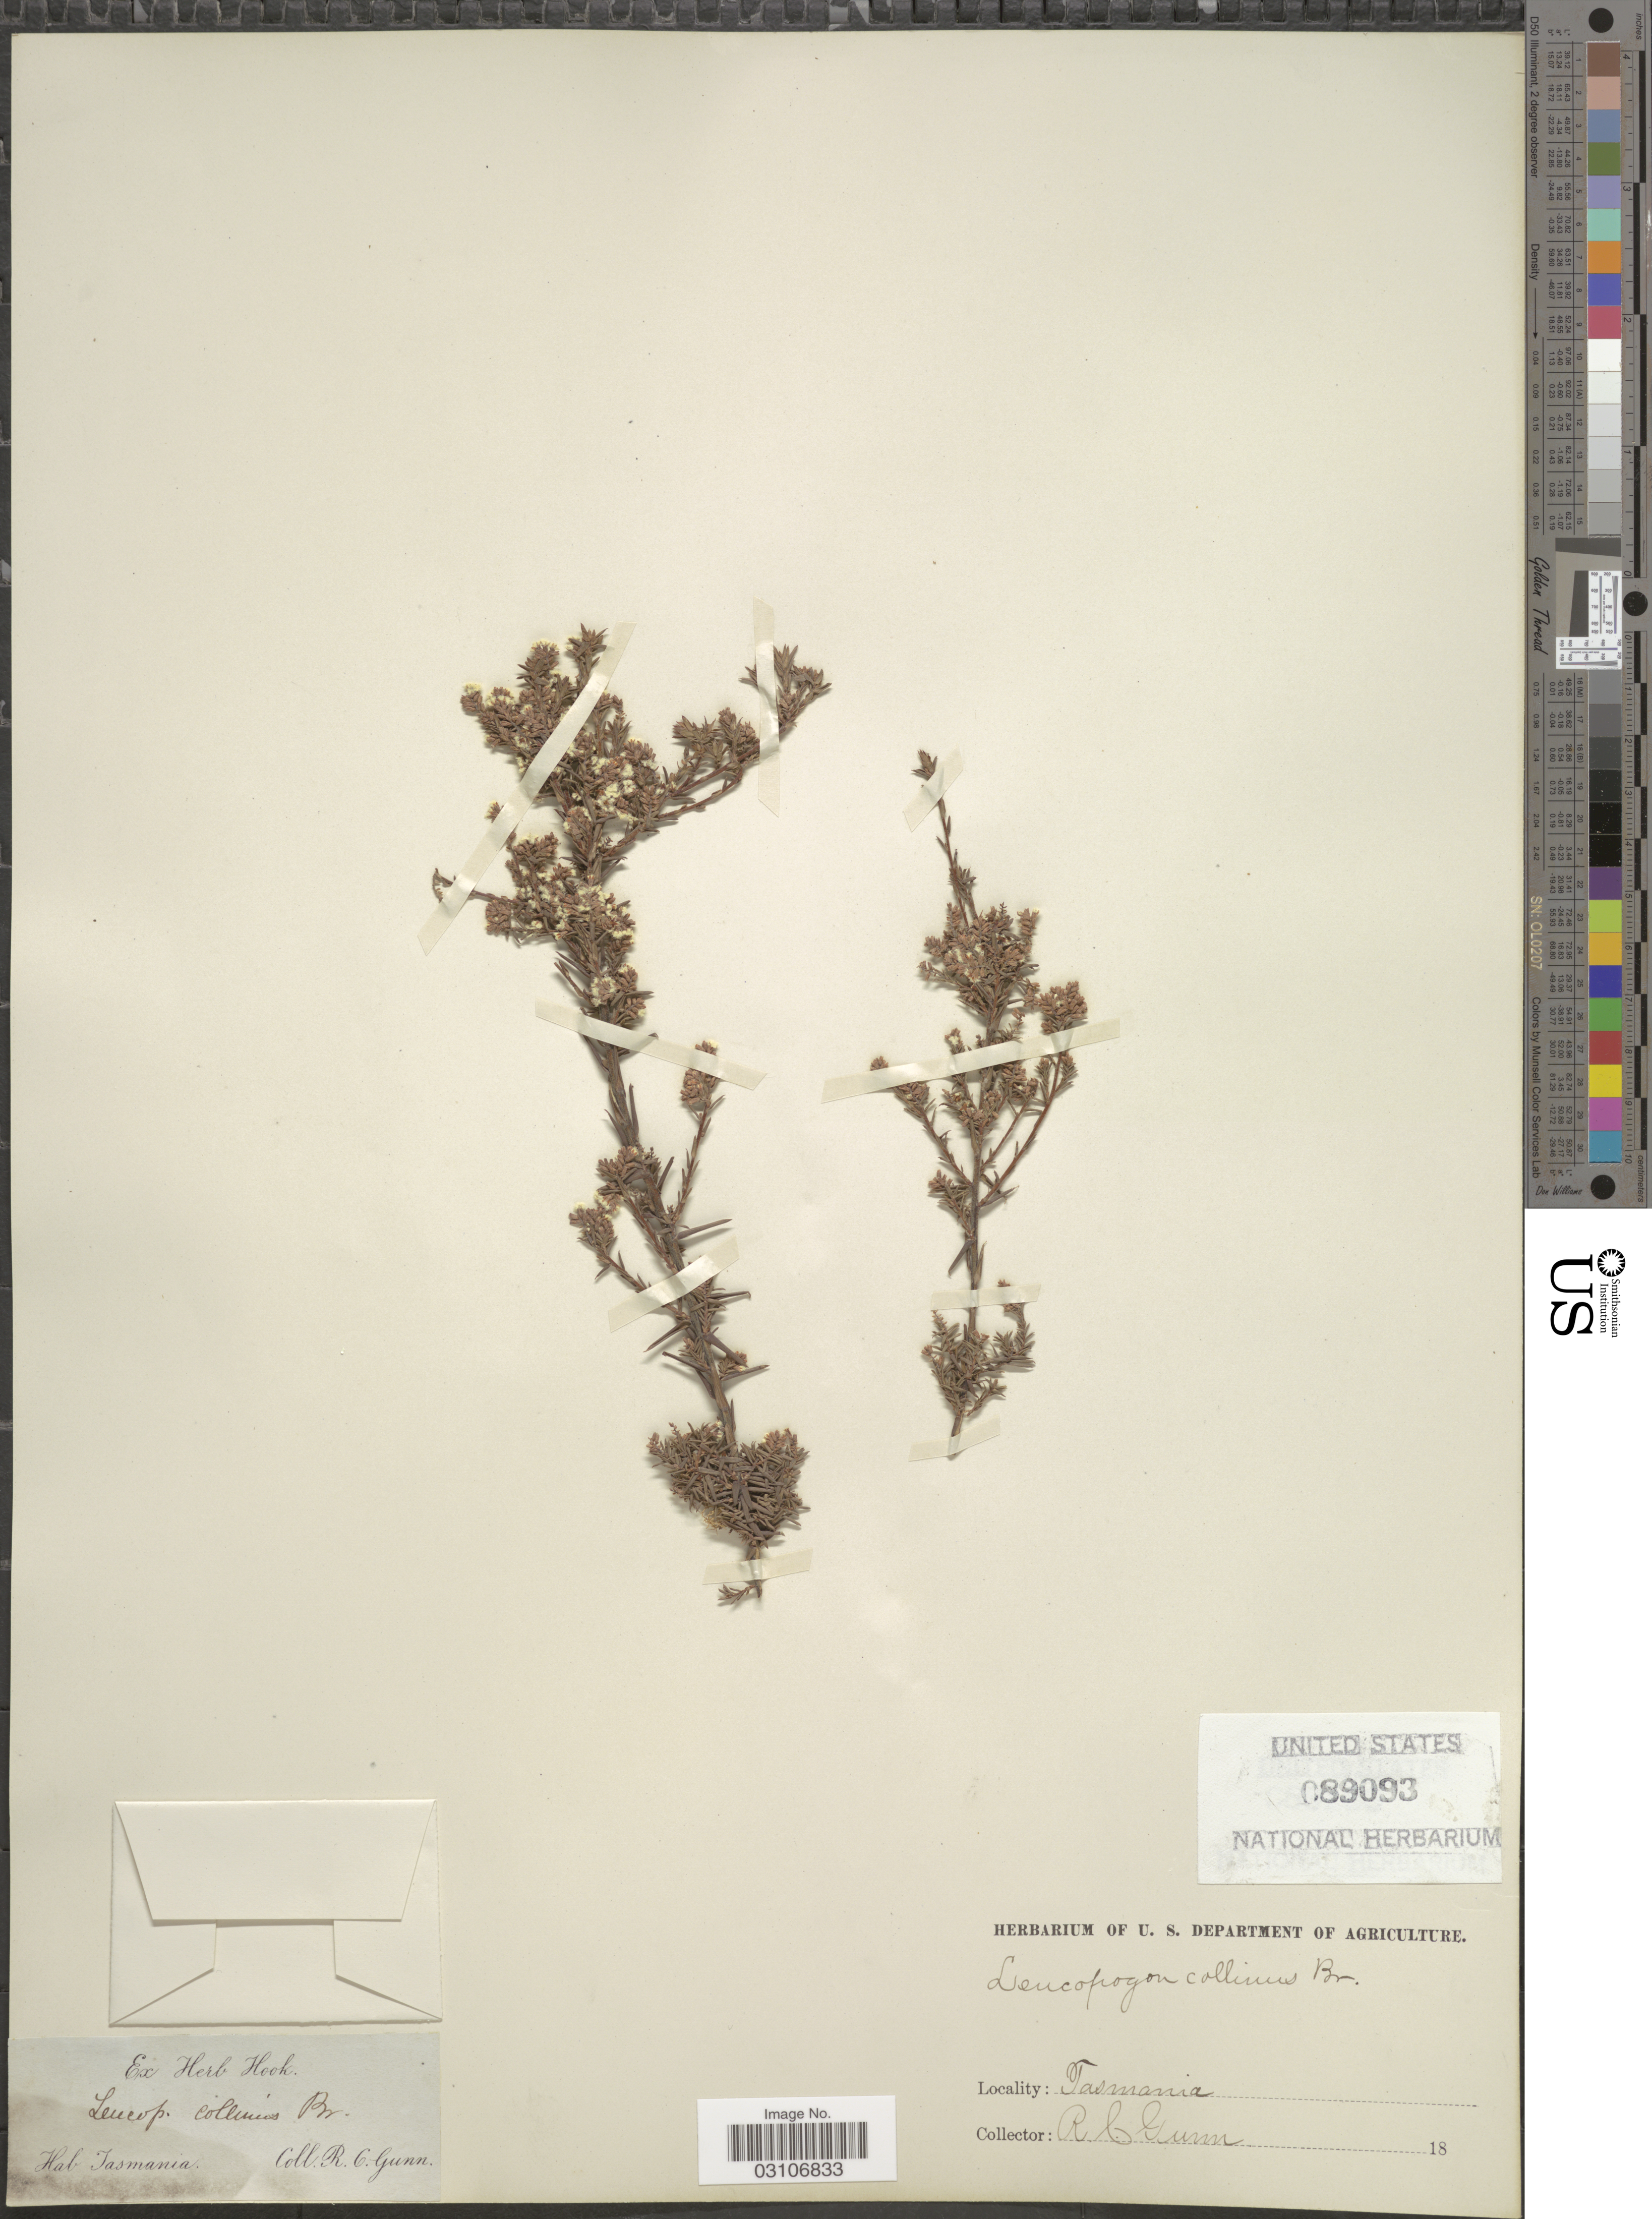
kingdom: Plantae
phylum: Tracheophyta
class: Magnoliopsida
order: Ericales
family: Ericaceae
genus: Leucopogon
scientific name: Leucopogon collinus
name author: R. Br.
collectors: R. Gunn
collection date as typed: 18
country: Australia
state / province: Tasmania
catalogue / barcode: US 89093